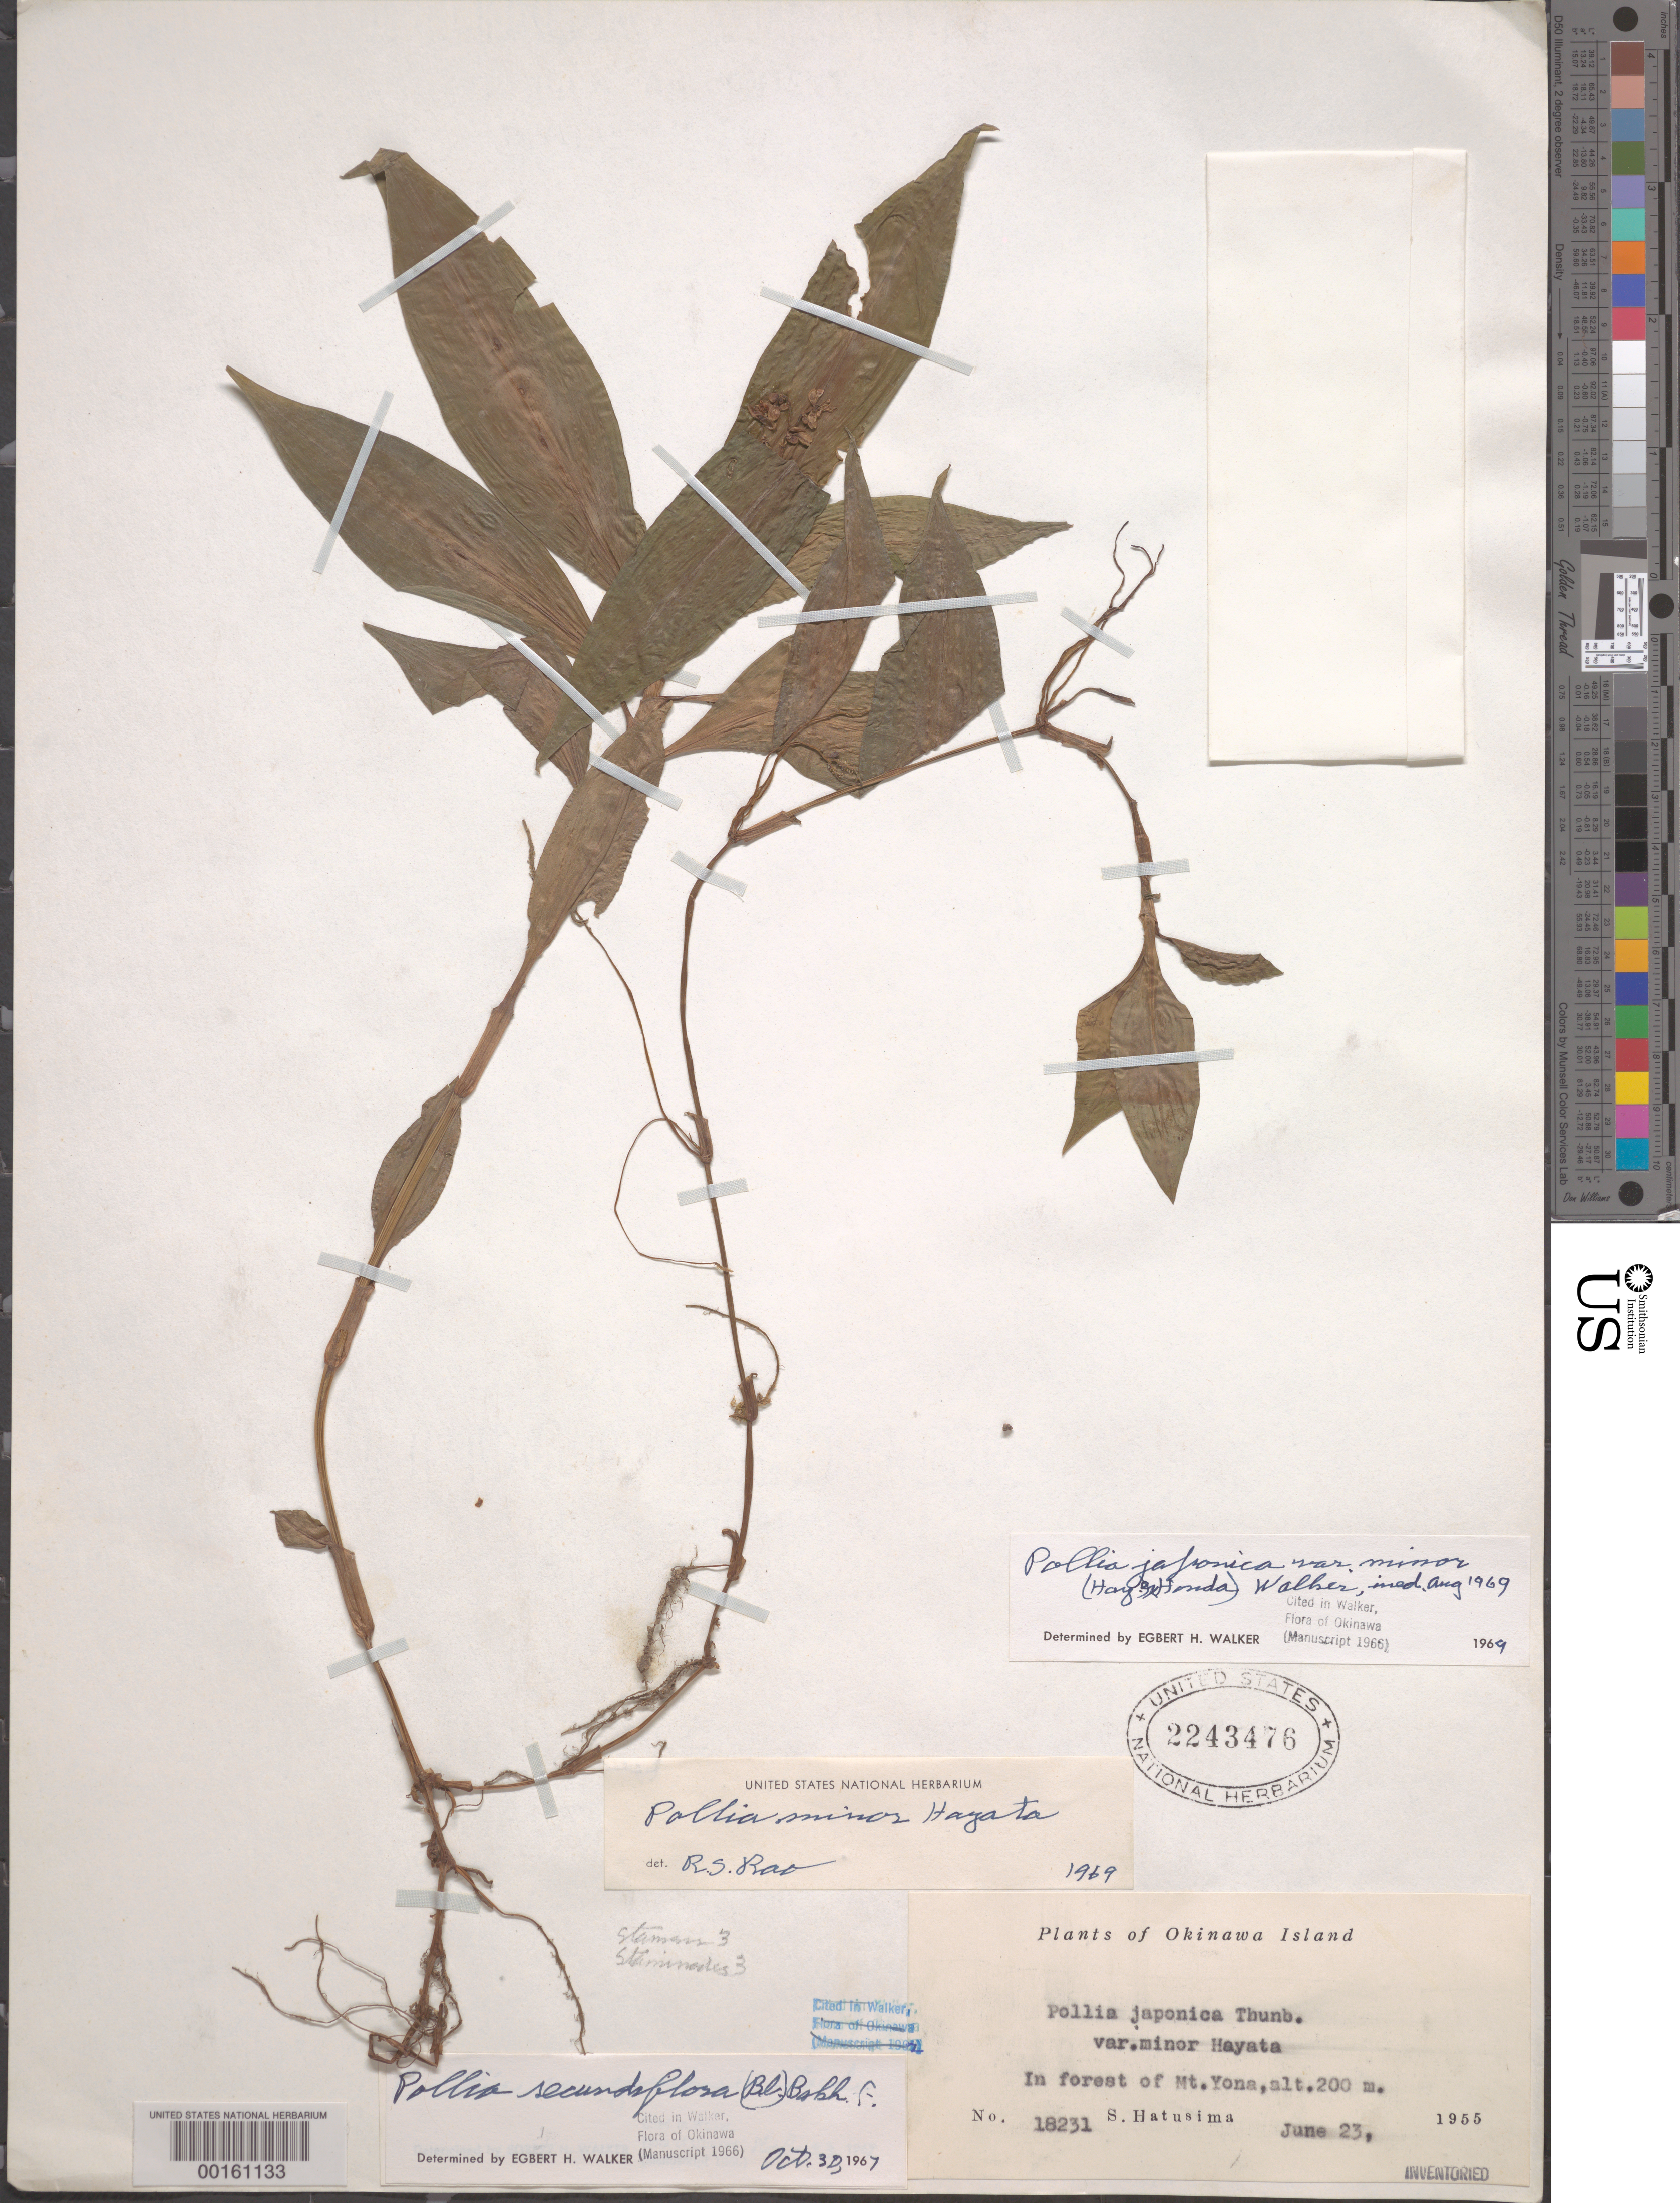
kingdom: Plantae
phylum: Tracheophyta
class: Liliopsida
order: Commelinales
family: Commelinaceae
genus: Pollia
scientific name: Pollia minor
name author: Honda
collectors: S. Hatusima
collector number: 18231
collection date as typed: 23 Jun 1955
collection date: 1955-06-23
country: Japan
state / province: Okinawa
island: Ryukyu Is.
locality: Forest of mt. yona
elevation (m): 200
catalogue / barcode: US 2243476